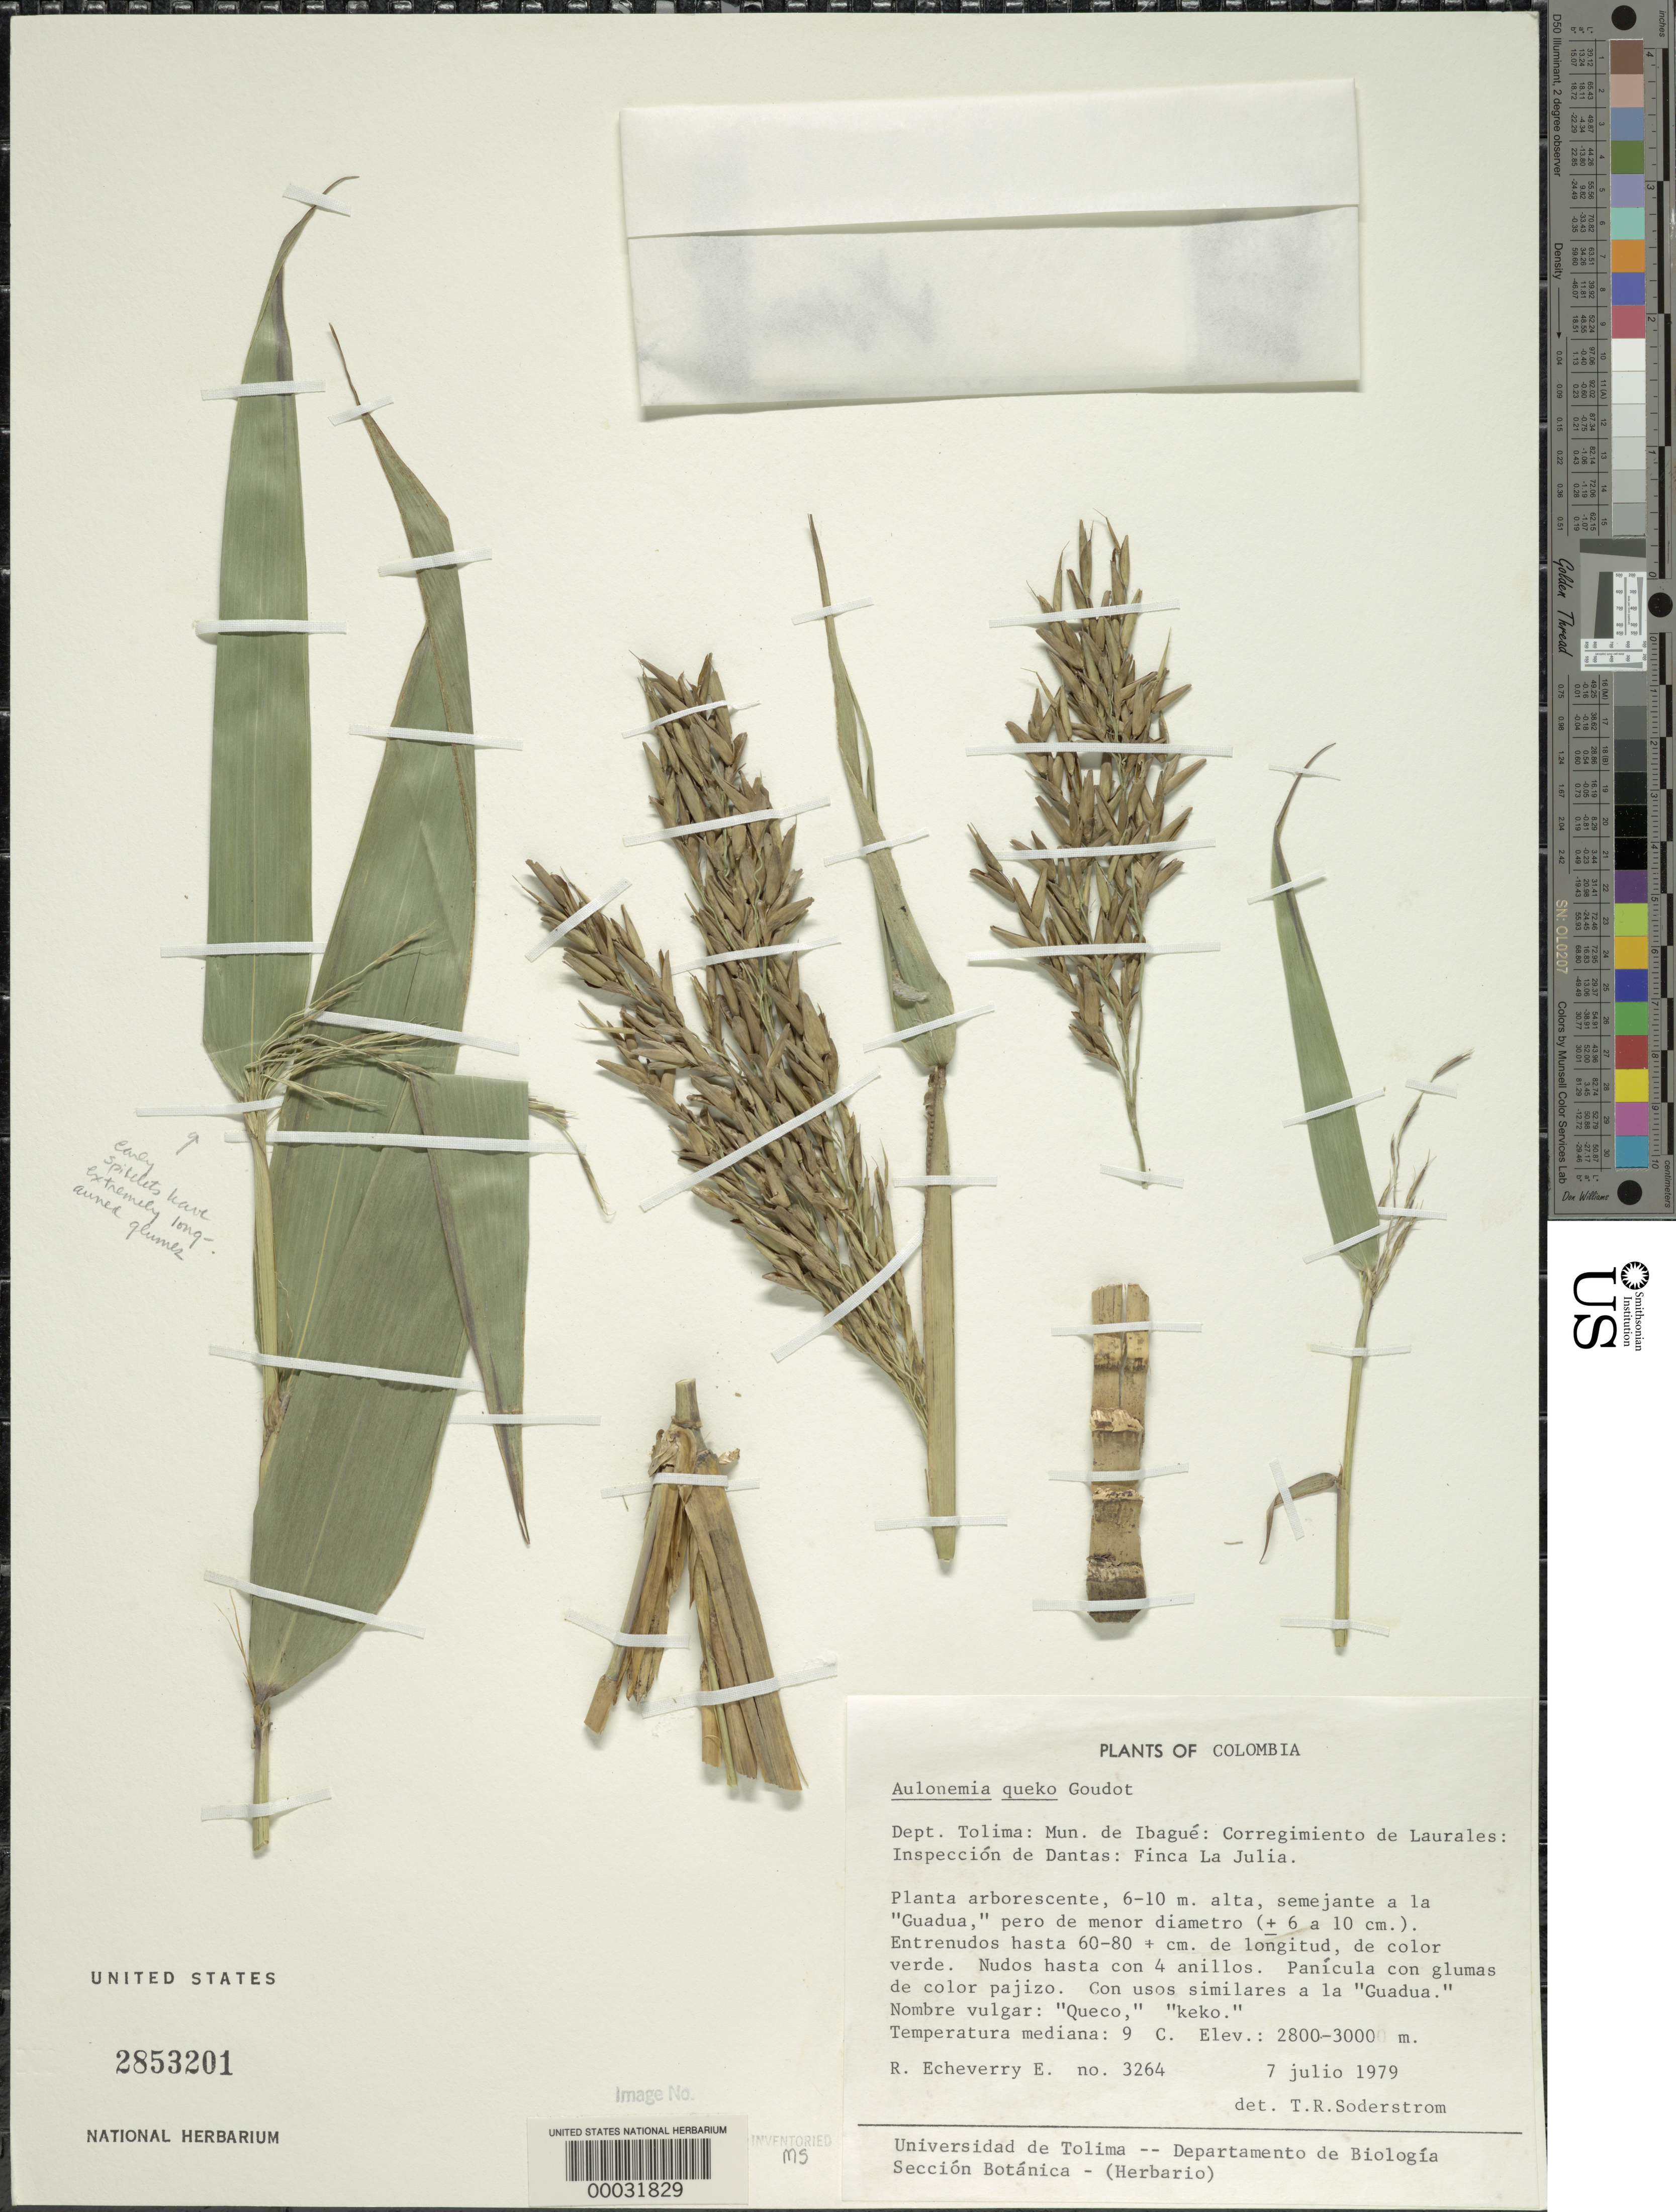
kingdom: Plantae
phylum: Tracheophyta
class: Liliopsida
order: Poales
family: Poaceae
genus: Aulonemia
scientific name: Aulonemia queko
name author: Goudot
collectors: E. Echeverry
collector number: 3264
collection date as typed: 07 Jul 1979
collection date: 1979-07-07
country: Colombia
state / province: Tolima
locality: Ibague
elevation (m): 2800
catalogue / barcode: US 2853201